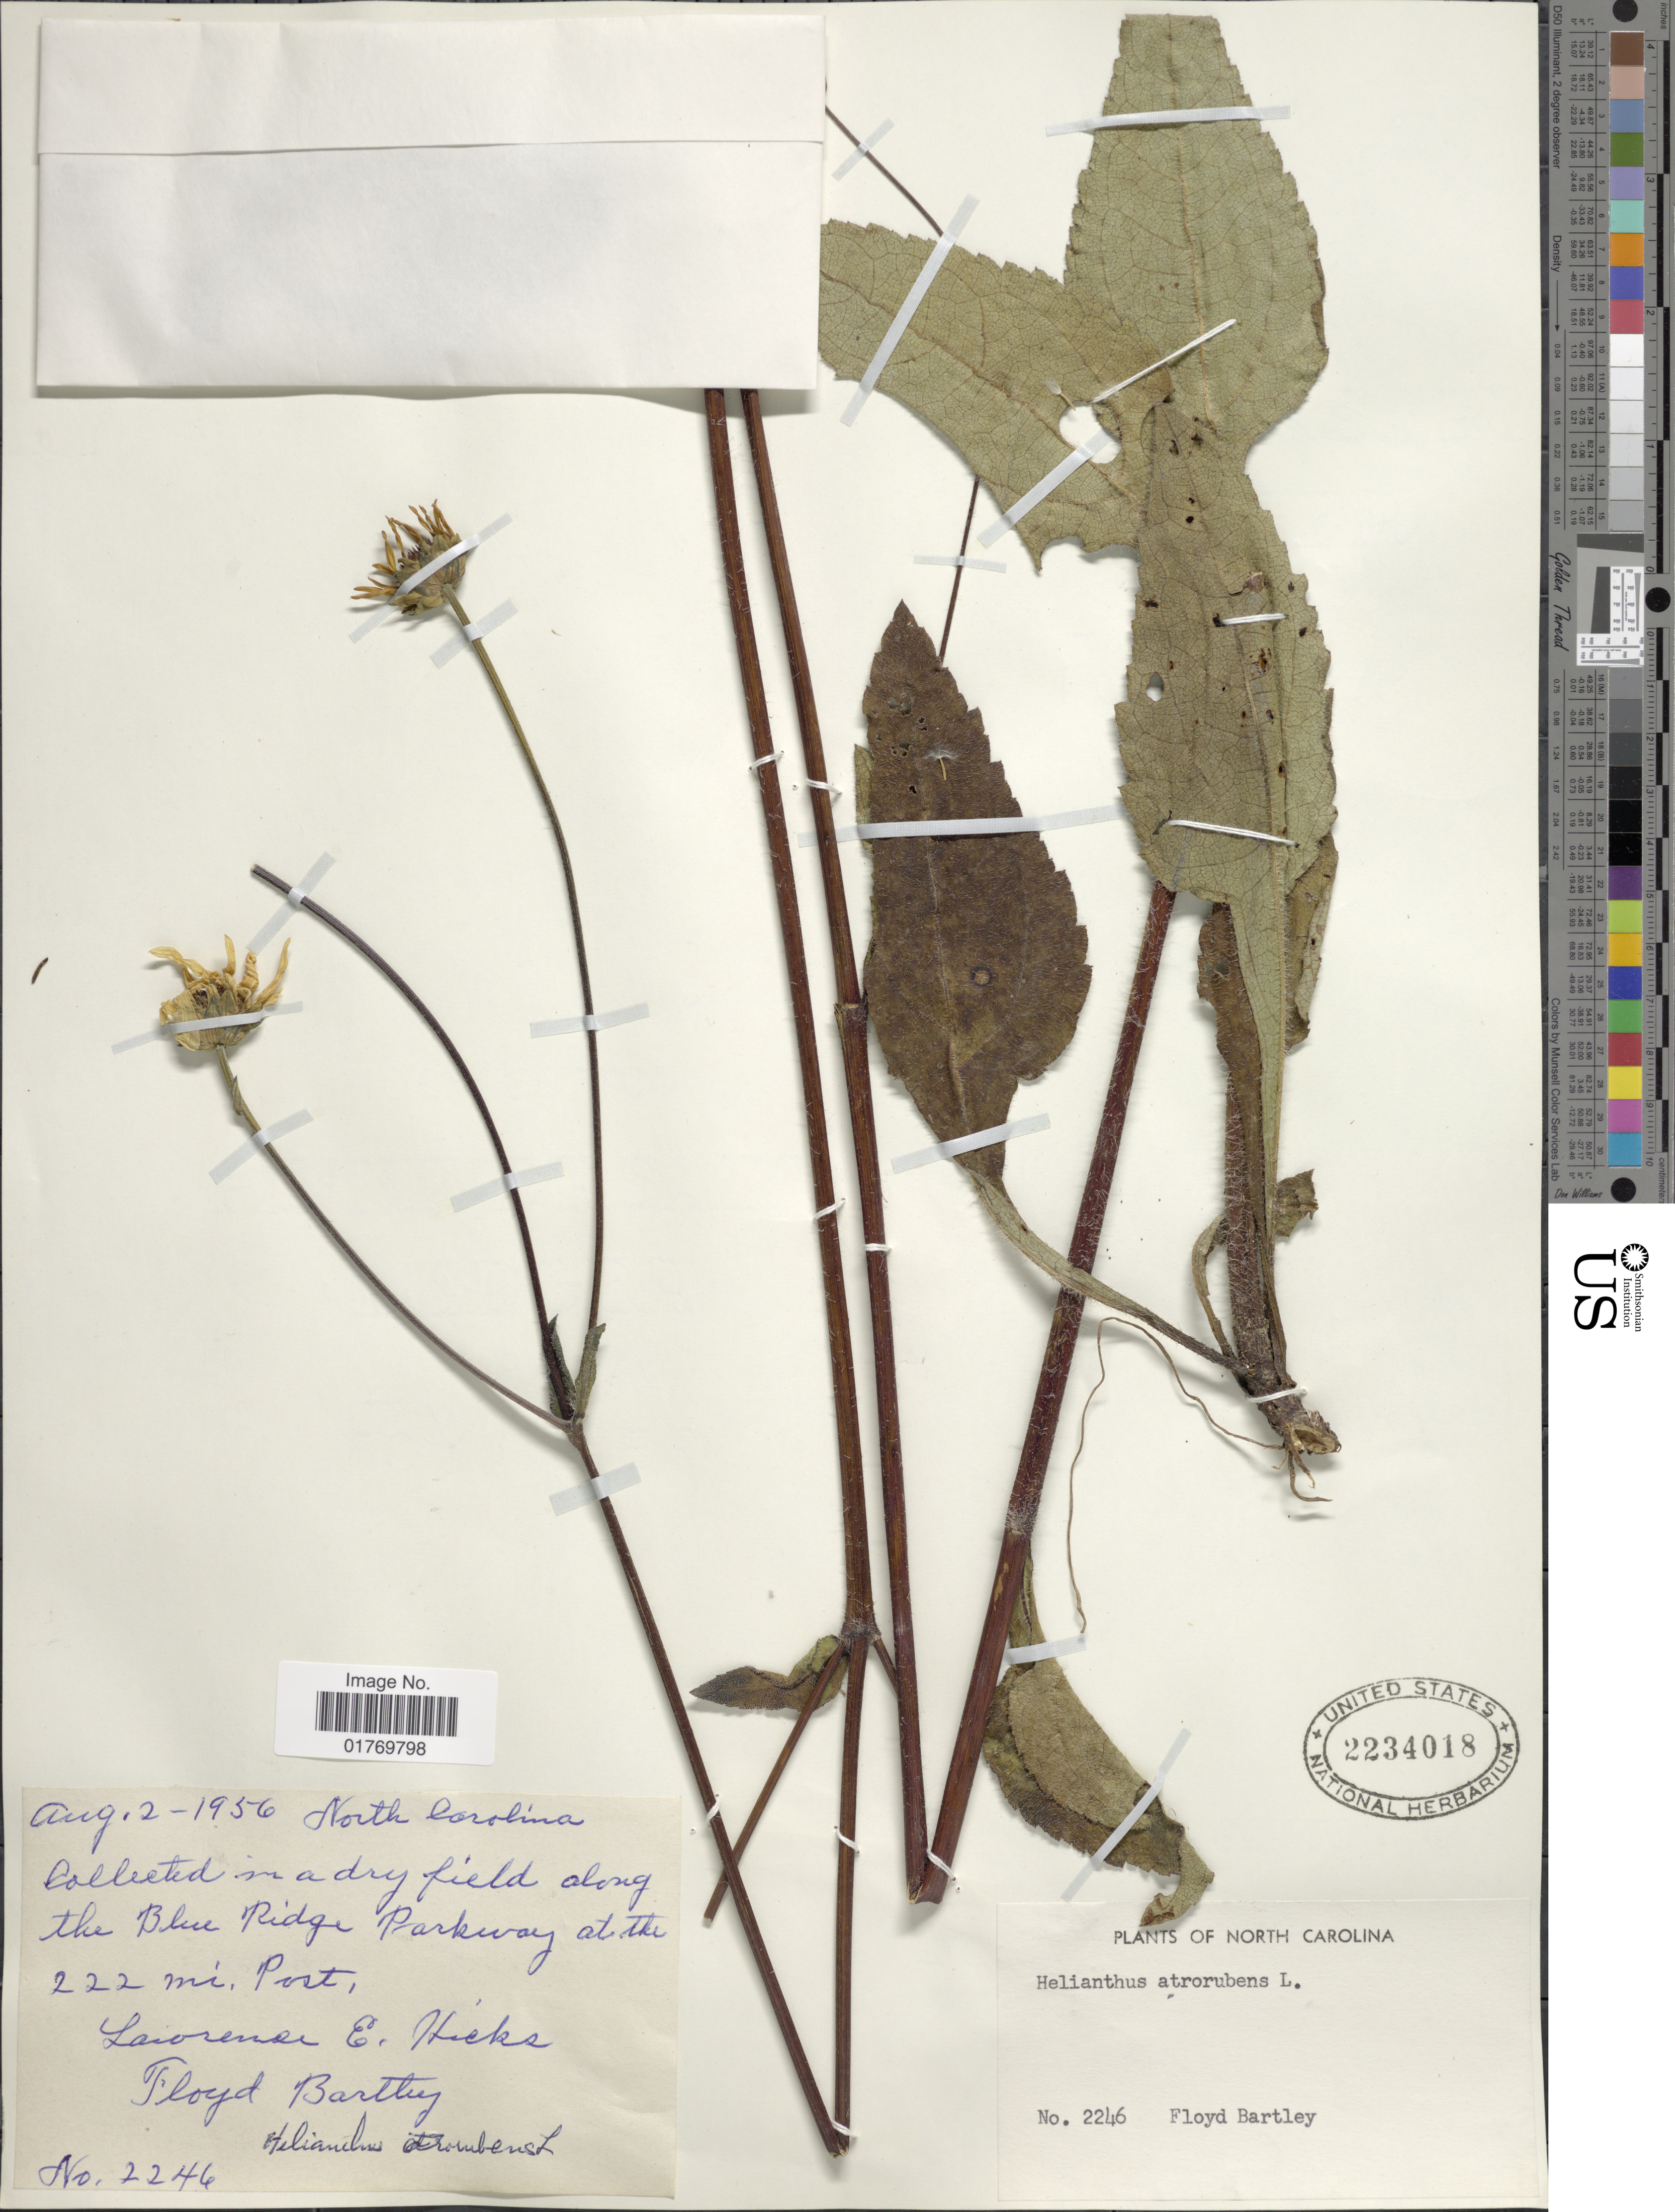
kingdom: Plantae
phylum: Tracheophyta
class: Magnoliopsida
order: Asterales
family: Asteraceae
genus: Helianthus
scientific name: Helianthus atrorubens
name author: L.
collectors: L. E. Hicks & F. Bartley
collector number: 2246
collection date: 1956-08-02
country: United States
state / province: North Carolina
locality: In a dry field along the Blue Ridge Parkway at the 222 mi. Post,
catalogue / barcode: US 2234018